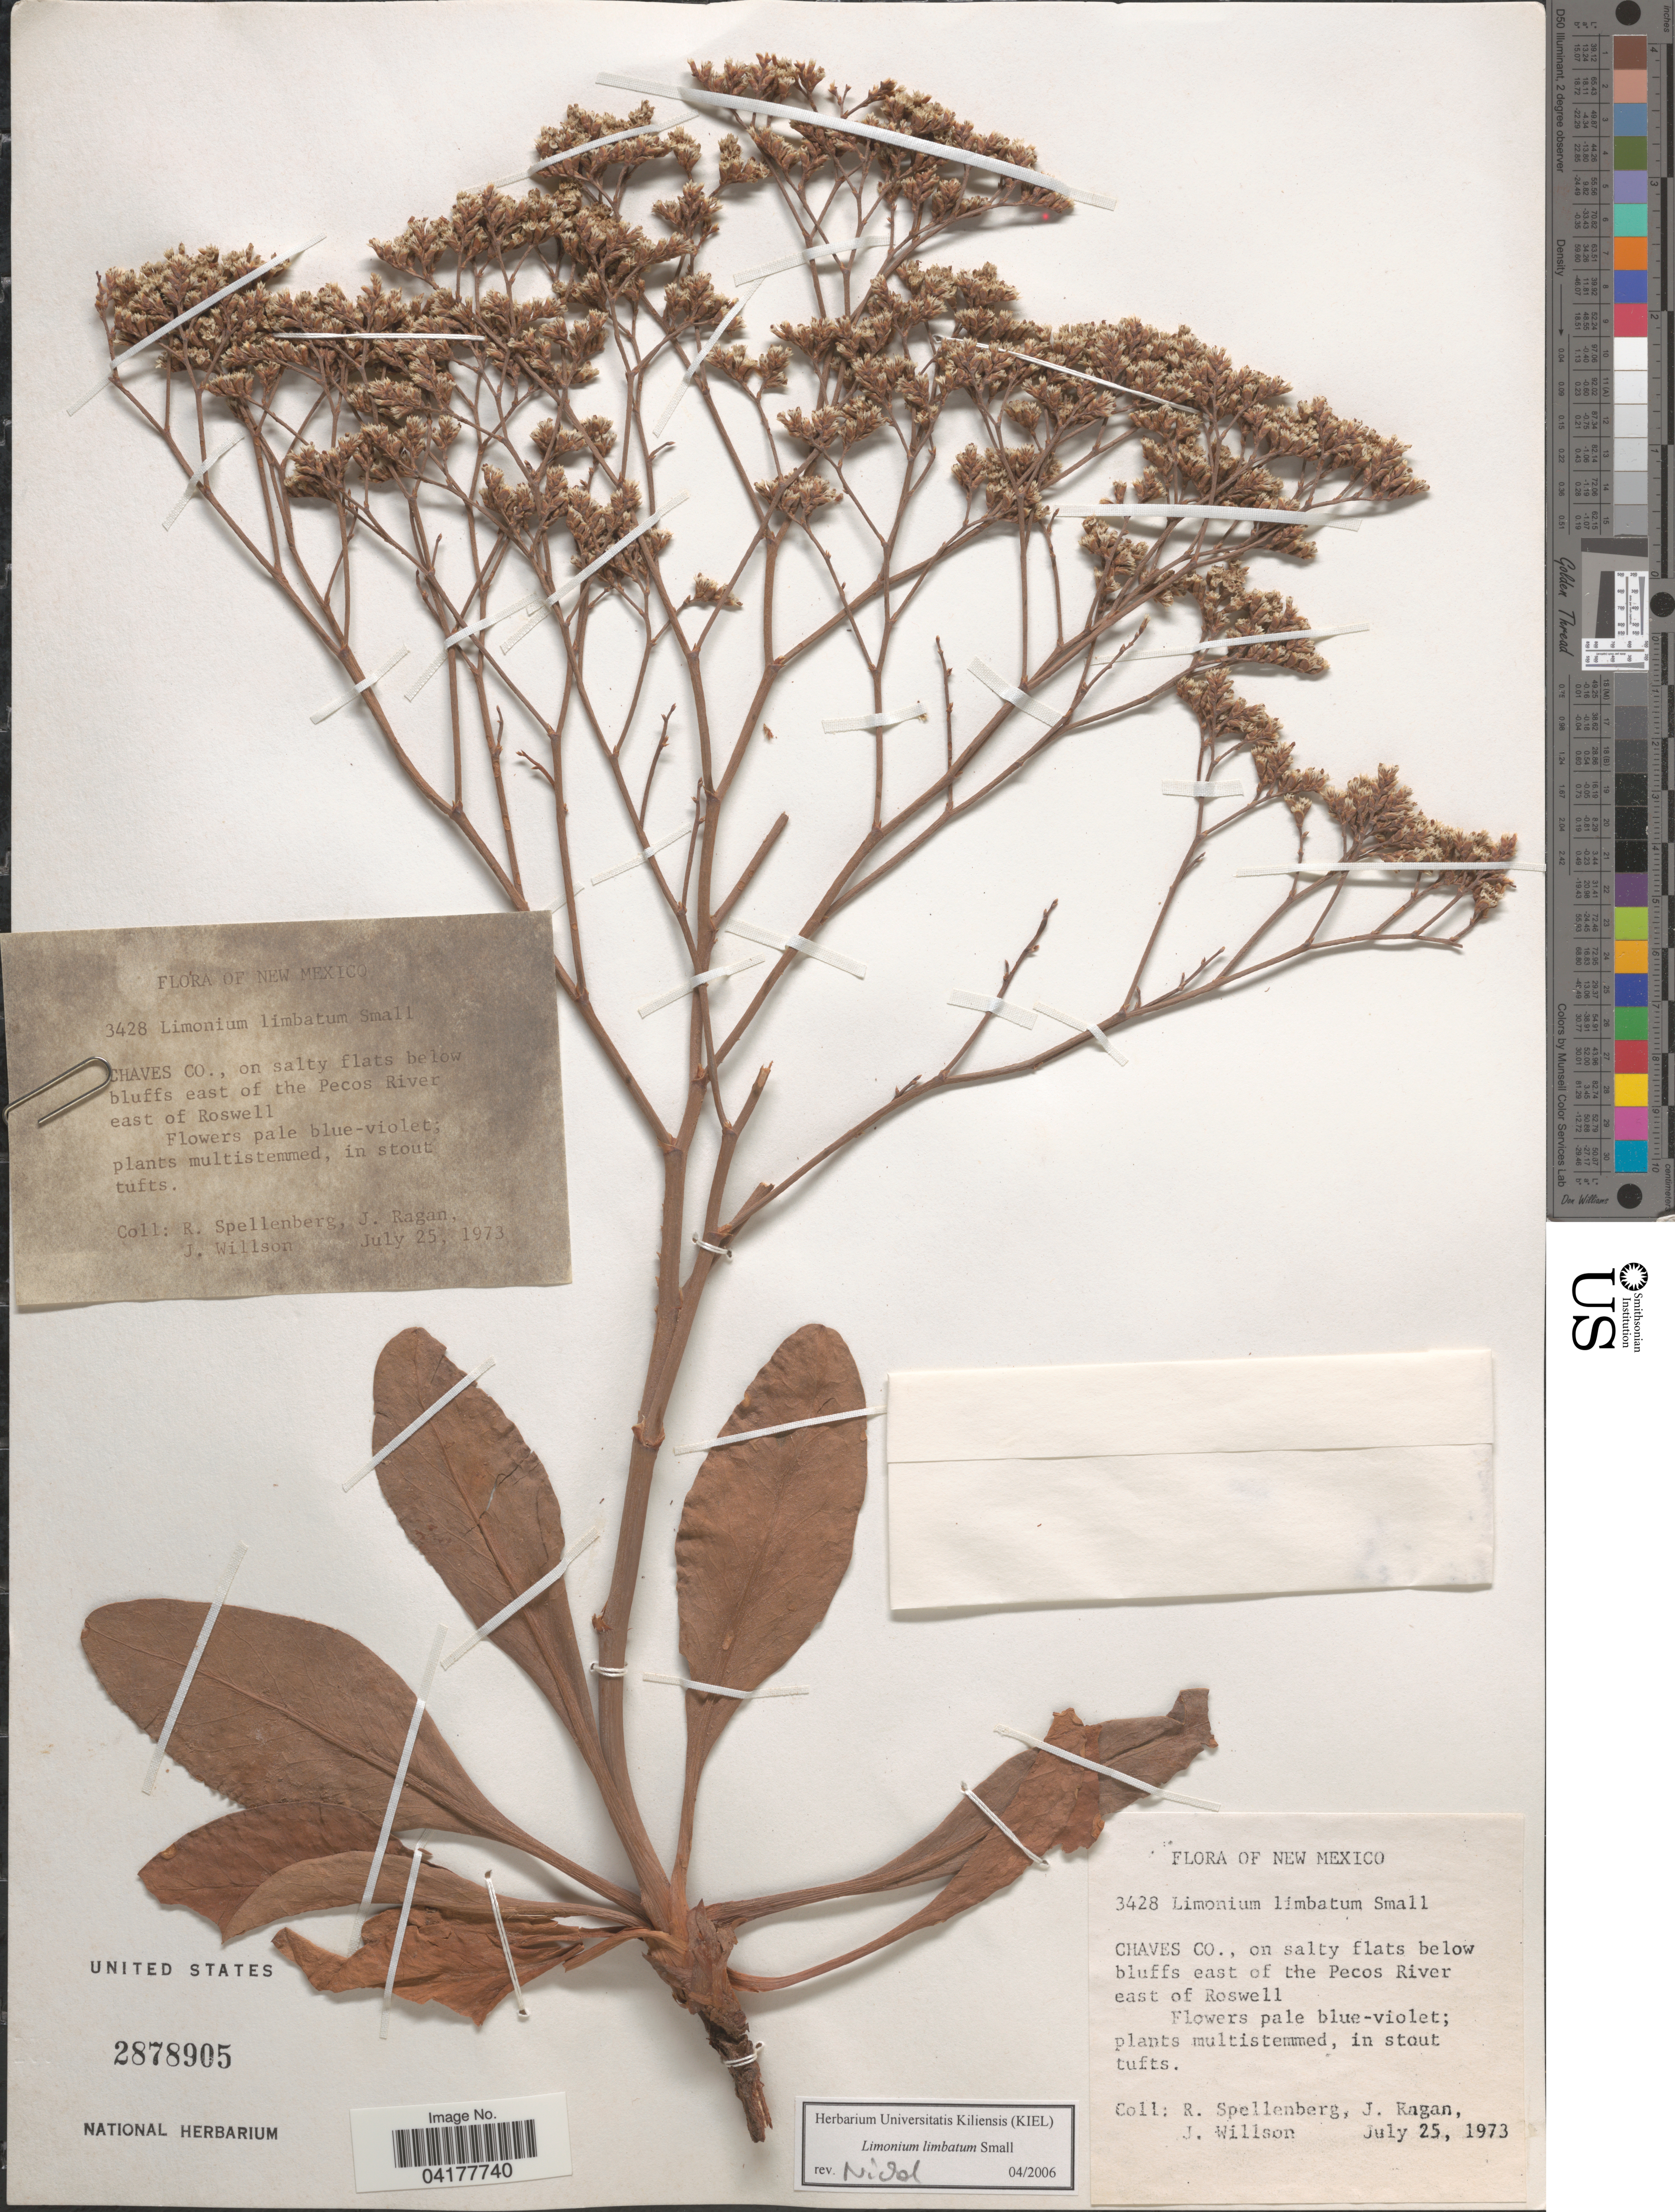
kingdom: Plantae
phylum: Tracheophyta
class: Magnoliopsida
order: Caryophyllales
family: Plumbaginaceae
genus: Limonium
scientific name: Limonium limbatum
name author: Small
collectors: R. Spellenberg, J. Ragan & J. Willson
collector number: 3428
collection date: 1973-07-25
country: United States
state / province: New Mexico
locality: Chaves Co., on salty flats below bluffs east of the Pecos River east of Roswell.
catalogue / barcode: US 2878905